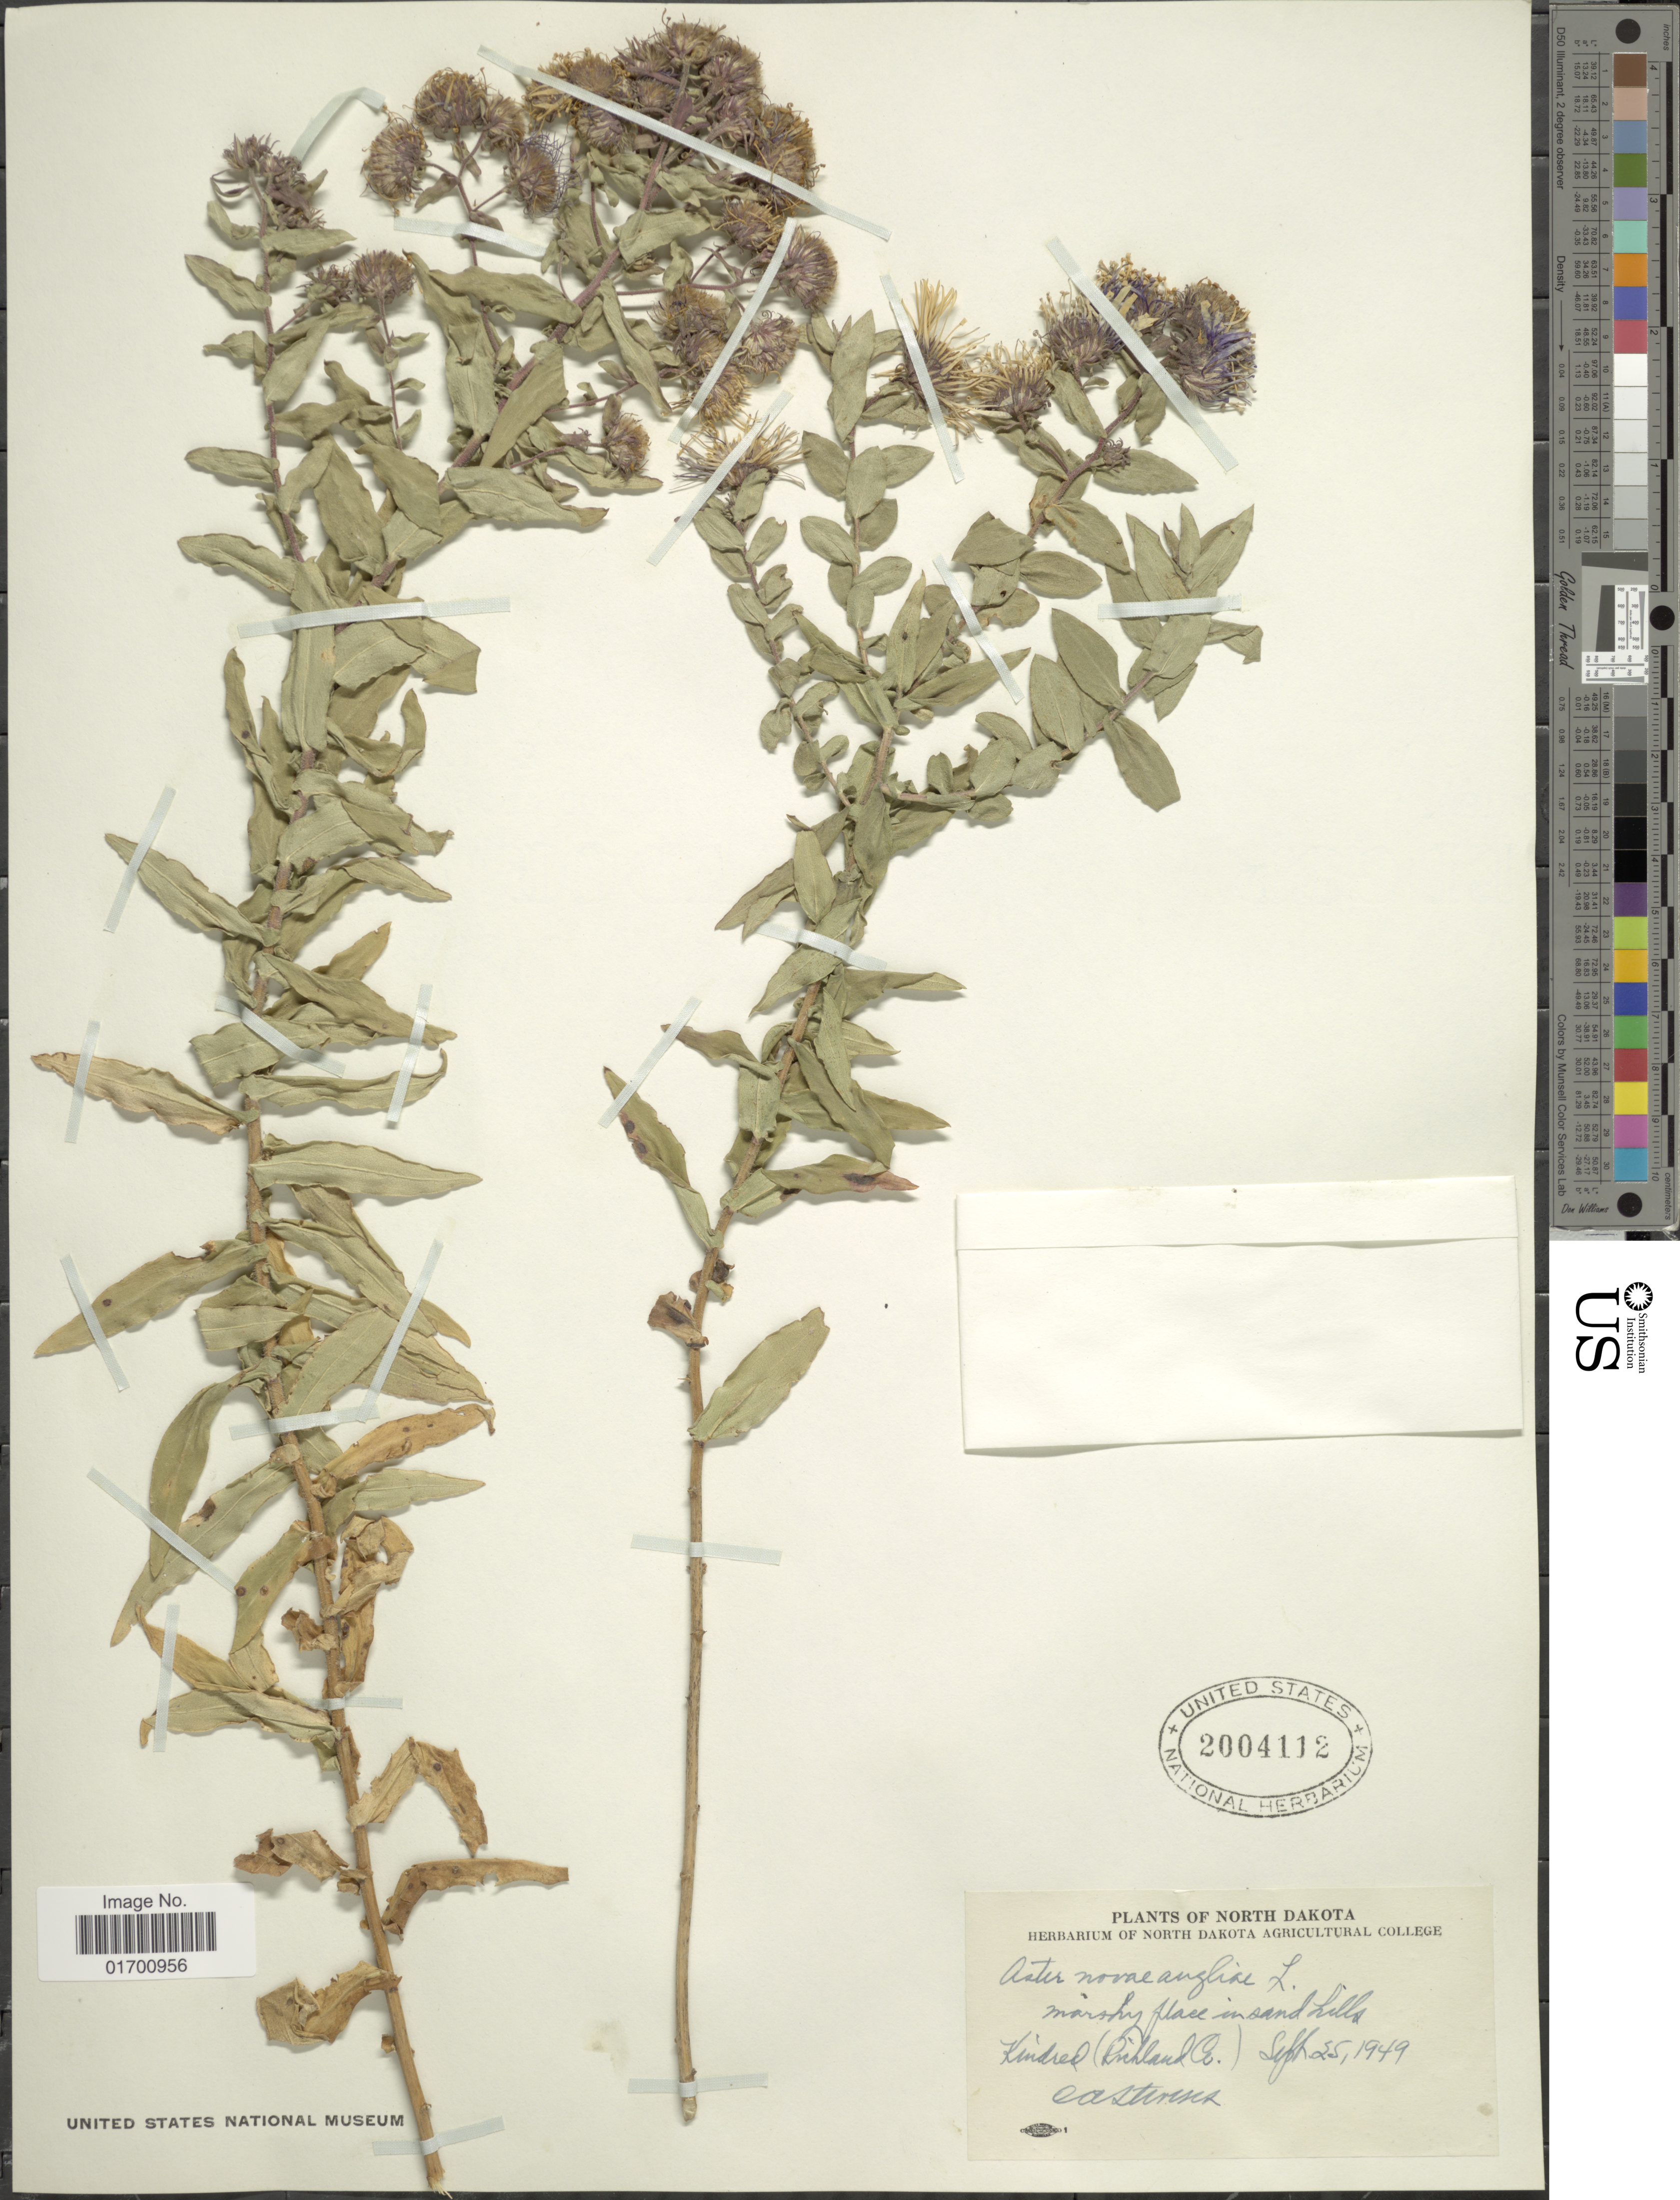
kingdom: Plantae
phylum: Tracheophyta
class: Magnoliopsida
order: Asterales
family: Asteraceae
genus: Symphyotrichum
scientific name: Symphyotrichum novae-angliae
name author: (L.) G.L. Nesom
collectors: O. A. Stevens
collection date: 1949-09-25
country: United States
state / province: North Dakota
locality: Kindred (Richland Co).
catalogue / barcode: US 2004112